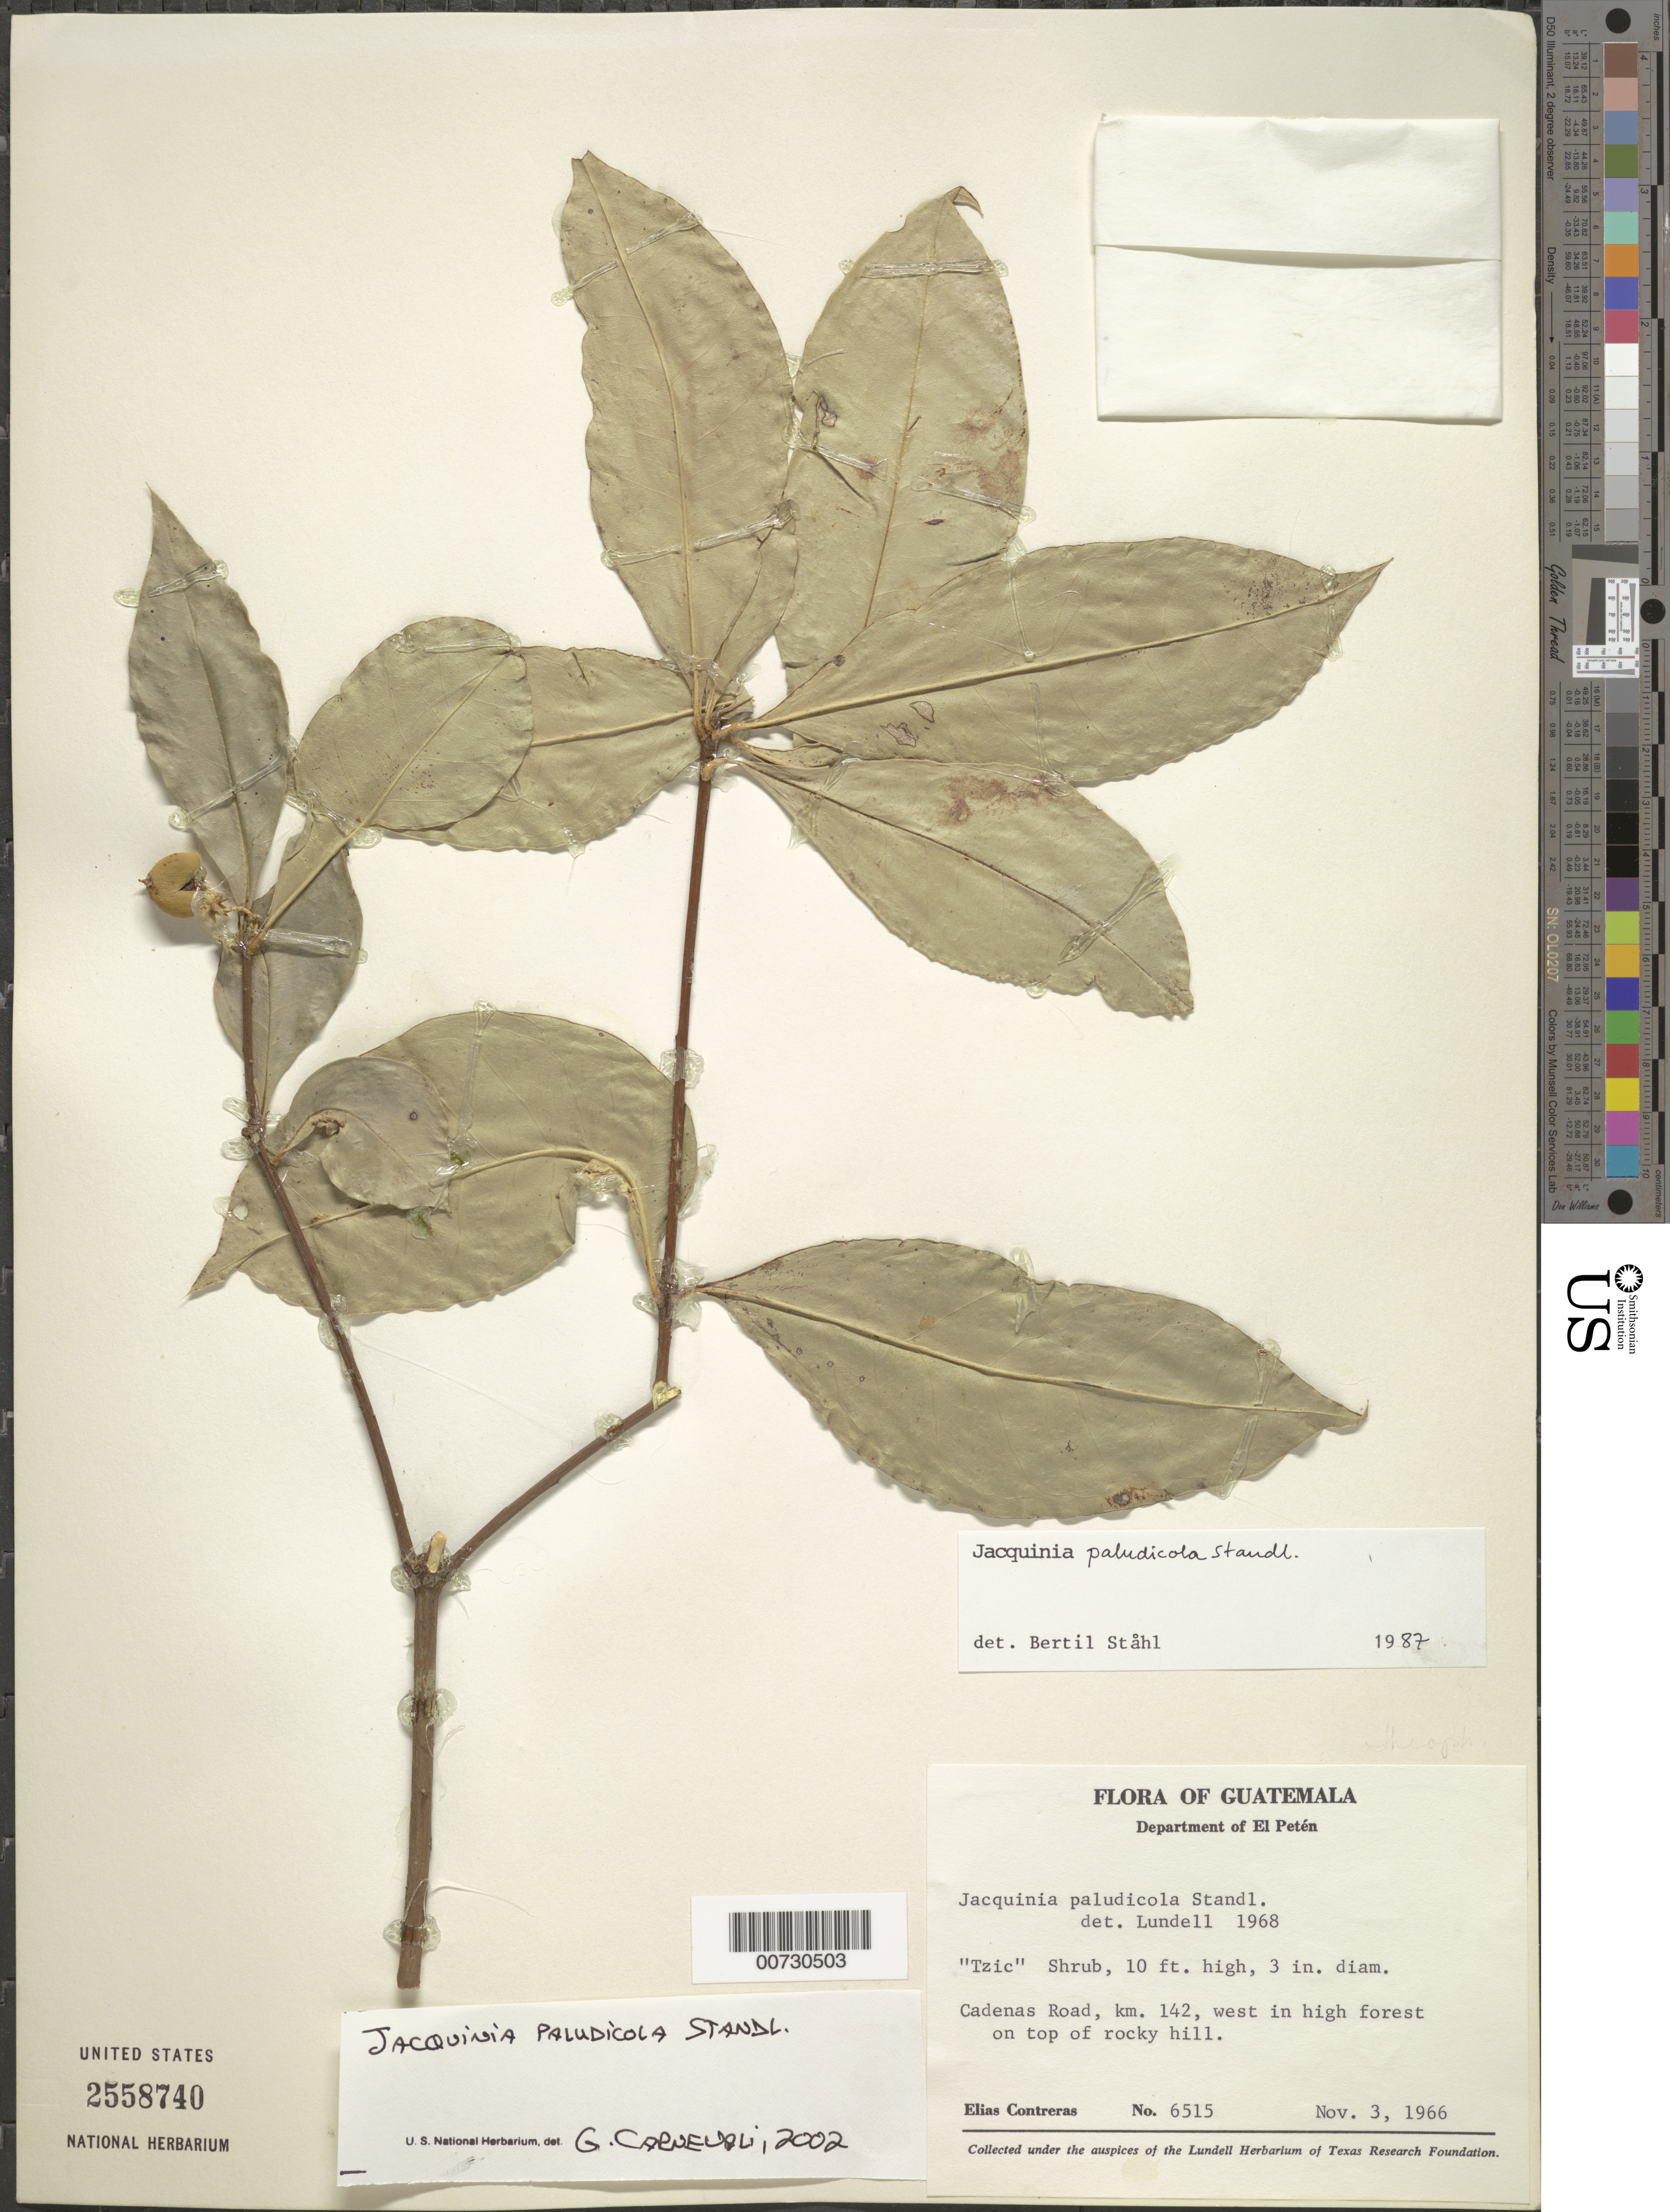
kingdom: Plantae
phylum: Tracheophyta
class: Magnoliopsida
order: Ericales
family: Primulaceae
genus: Jacquinia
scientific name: Jacquinia paludicola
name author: Standl.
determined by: Lundell, C. L.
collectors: E. Contreras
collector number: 6515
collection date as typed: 03 Nov 1966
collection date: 1966-11-03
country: Guatemala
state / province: El Petén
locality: Cadenas Road, km 142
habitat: In high forest on top of rocky hill.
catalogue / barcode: US 2558740